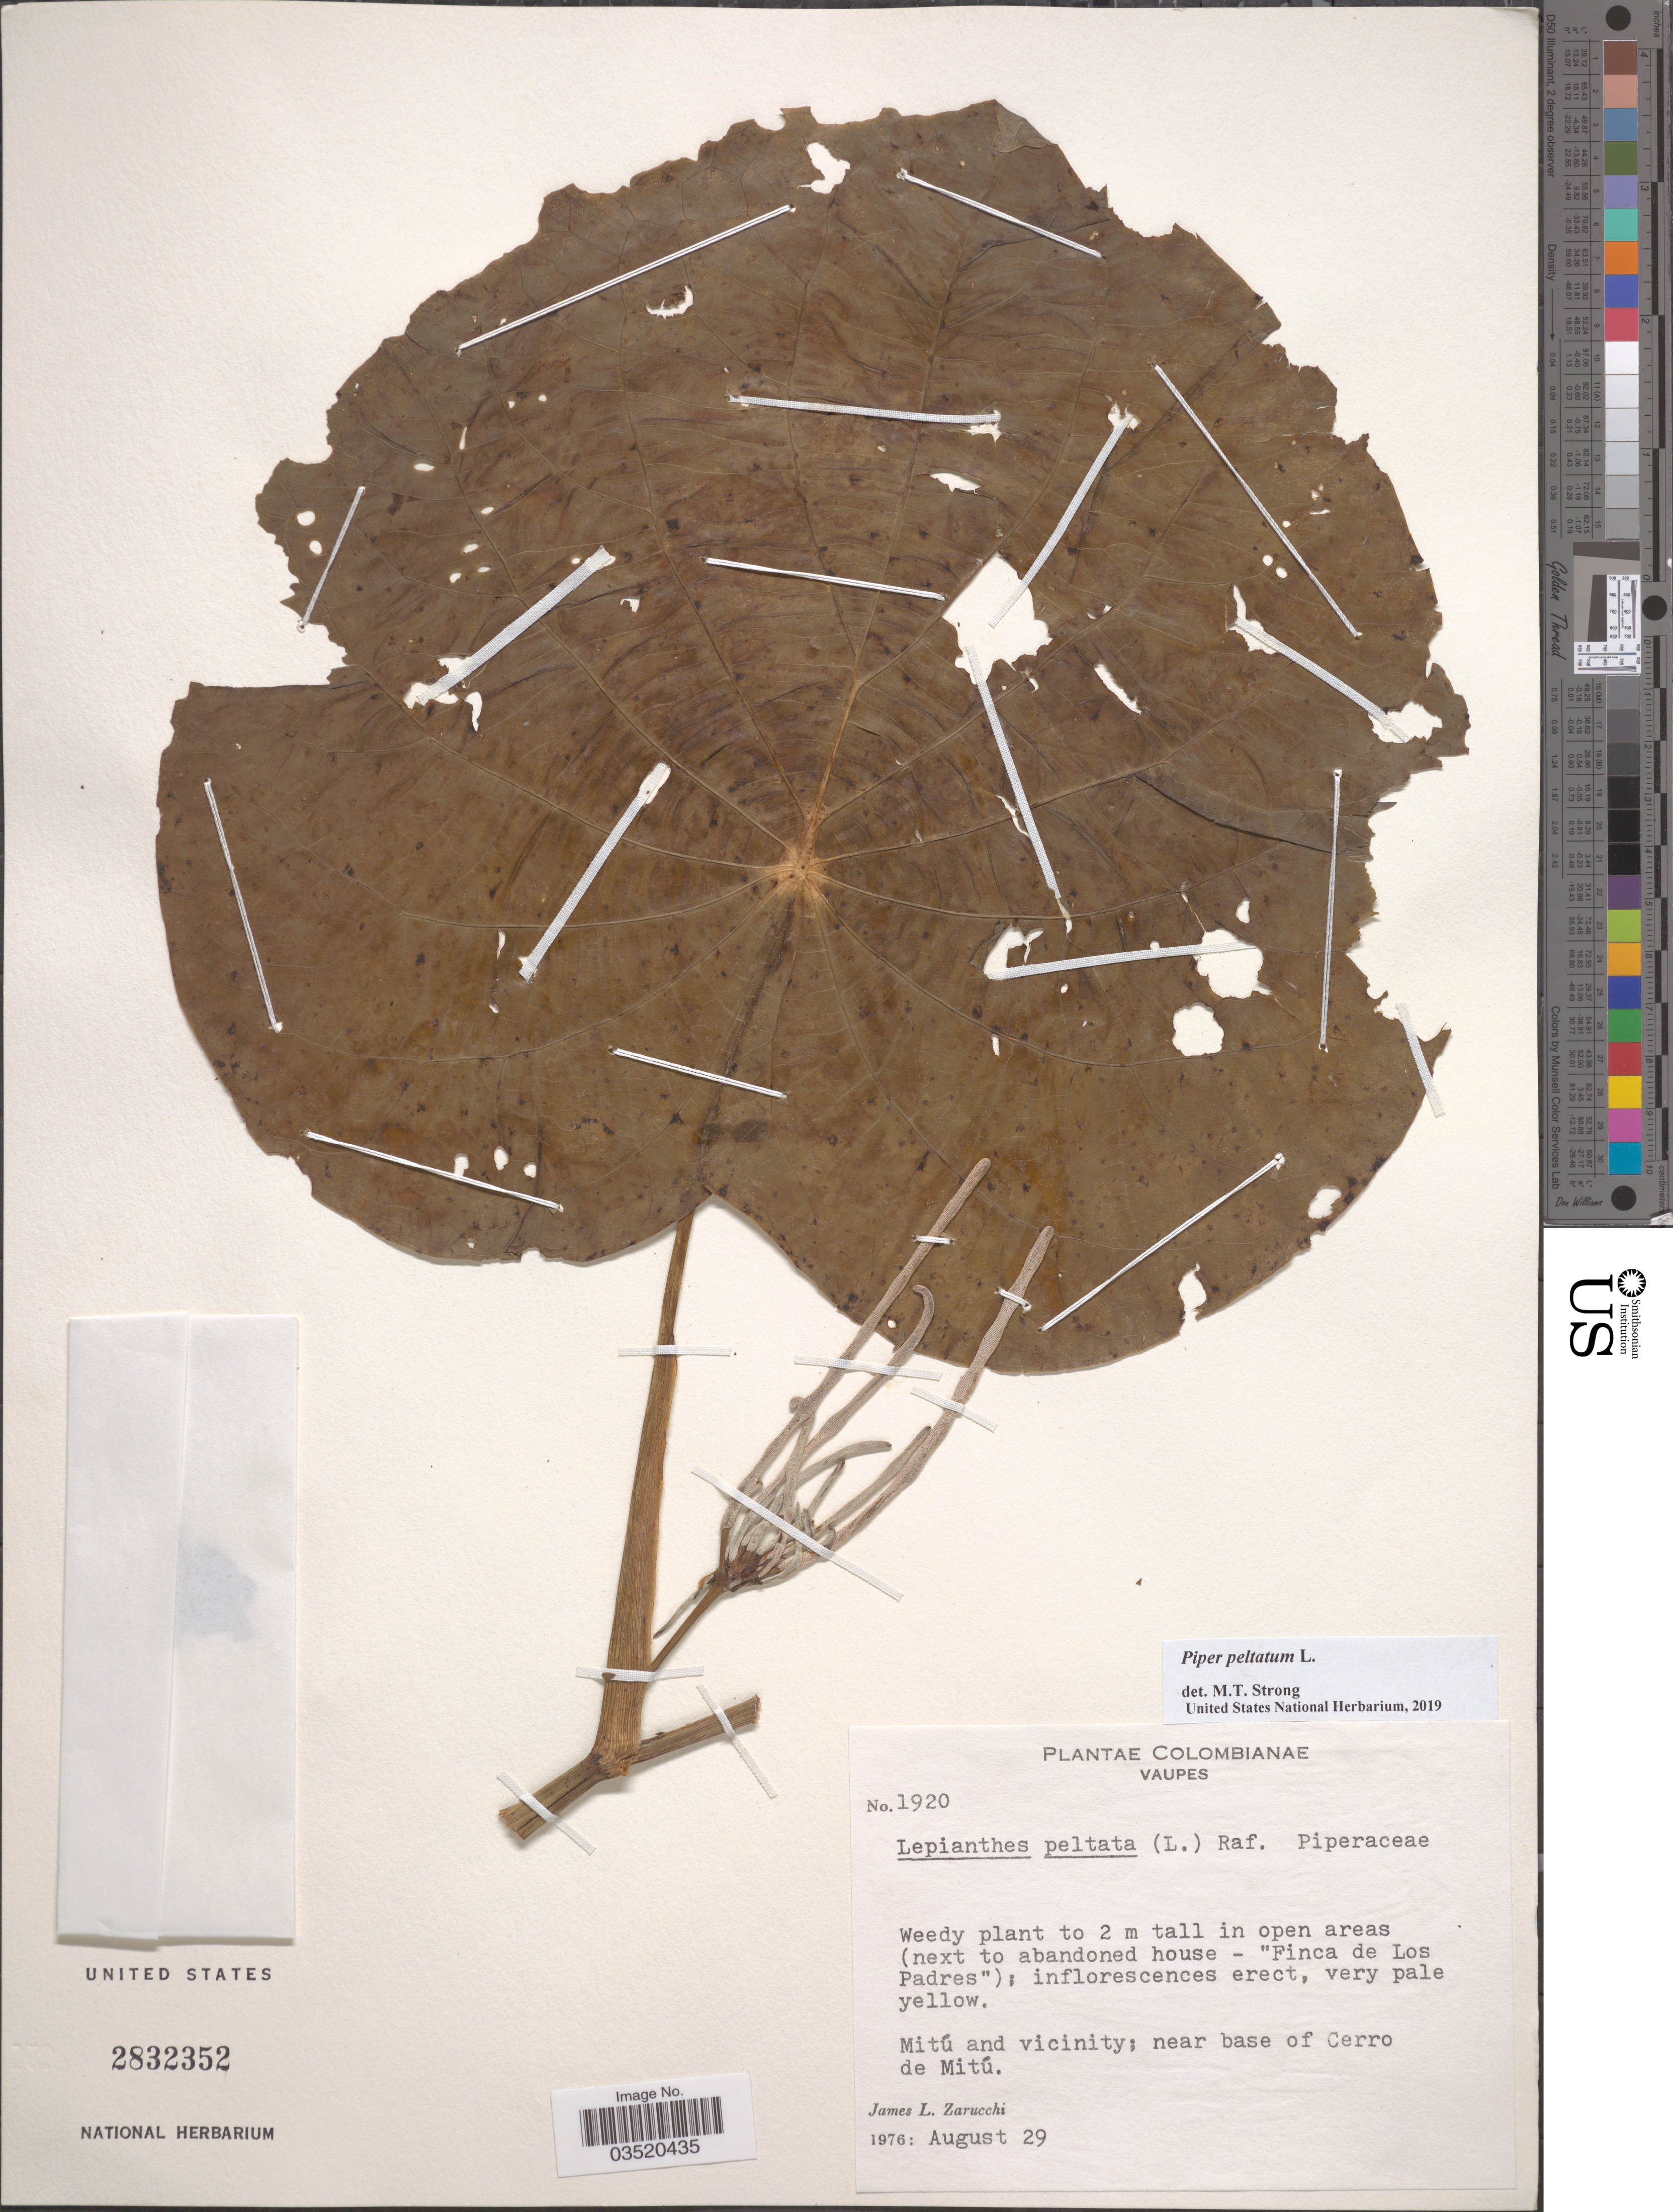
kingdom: Plantae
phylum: Tracheophyta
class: Magnoliopsida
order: Piperales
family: Piperaceae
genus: Piper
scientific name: Piper peltatum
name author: L.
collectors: J. L. Zarucchi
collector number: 1920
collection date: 1976-08-29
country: Colombia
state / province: Vaupés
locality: ("Finca de Los Padres"). Mitú and vicinity; near base of Cerro de Mitú.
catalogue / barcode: US 2832352